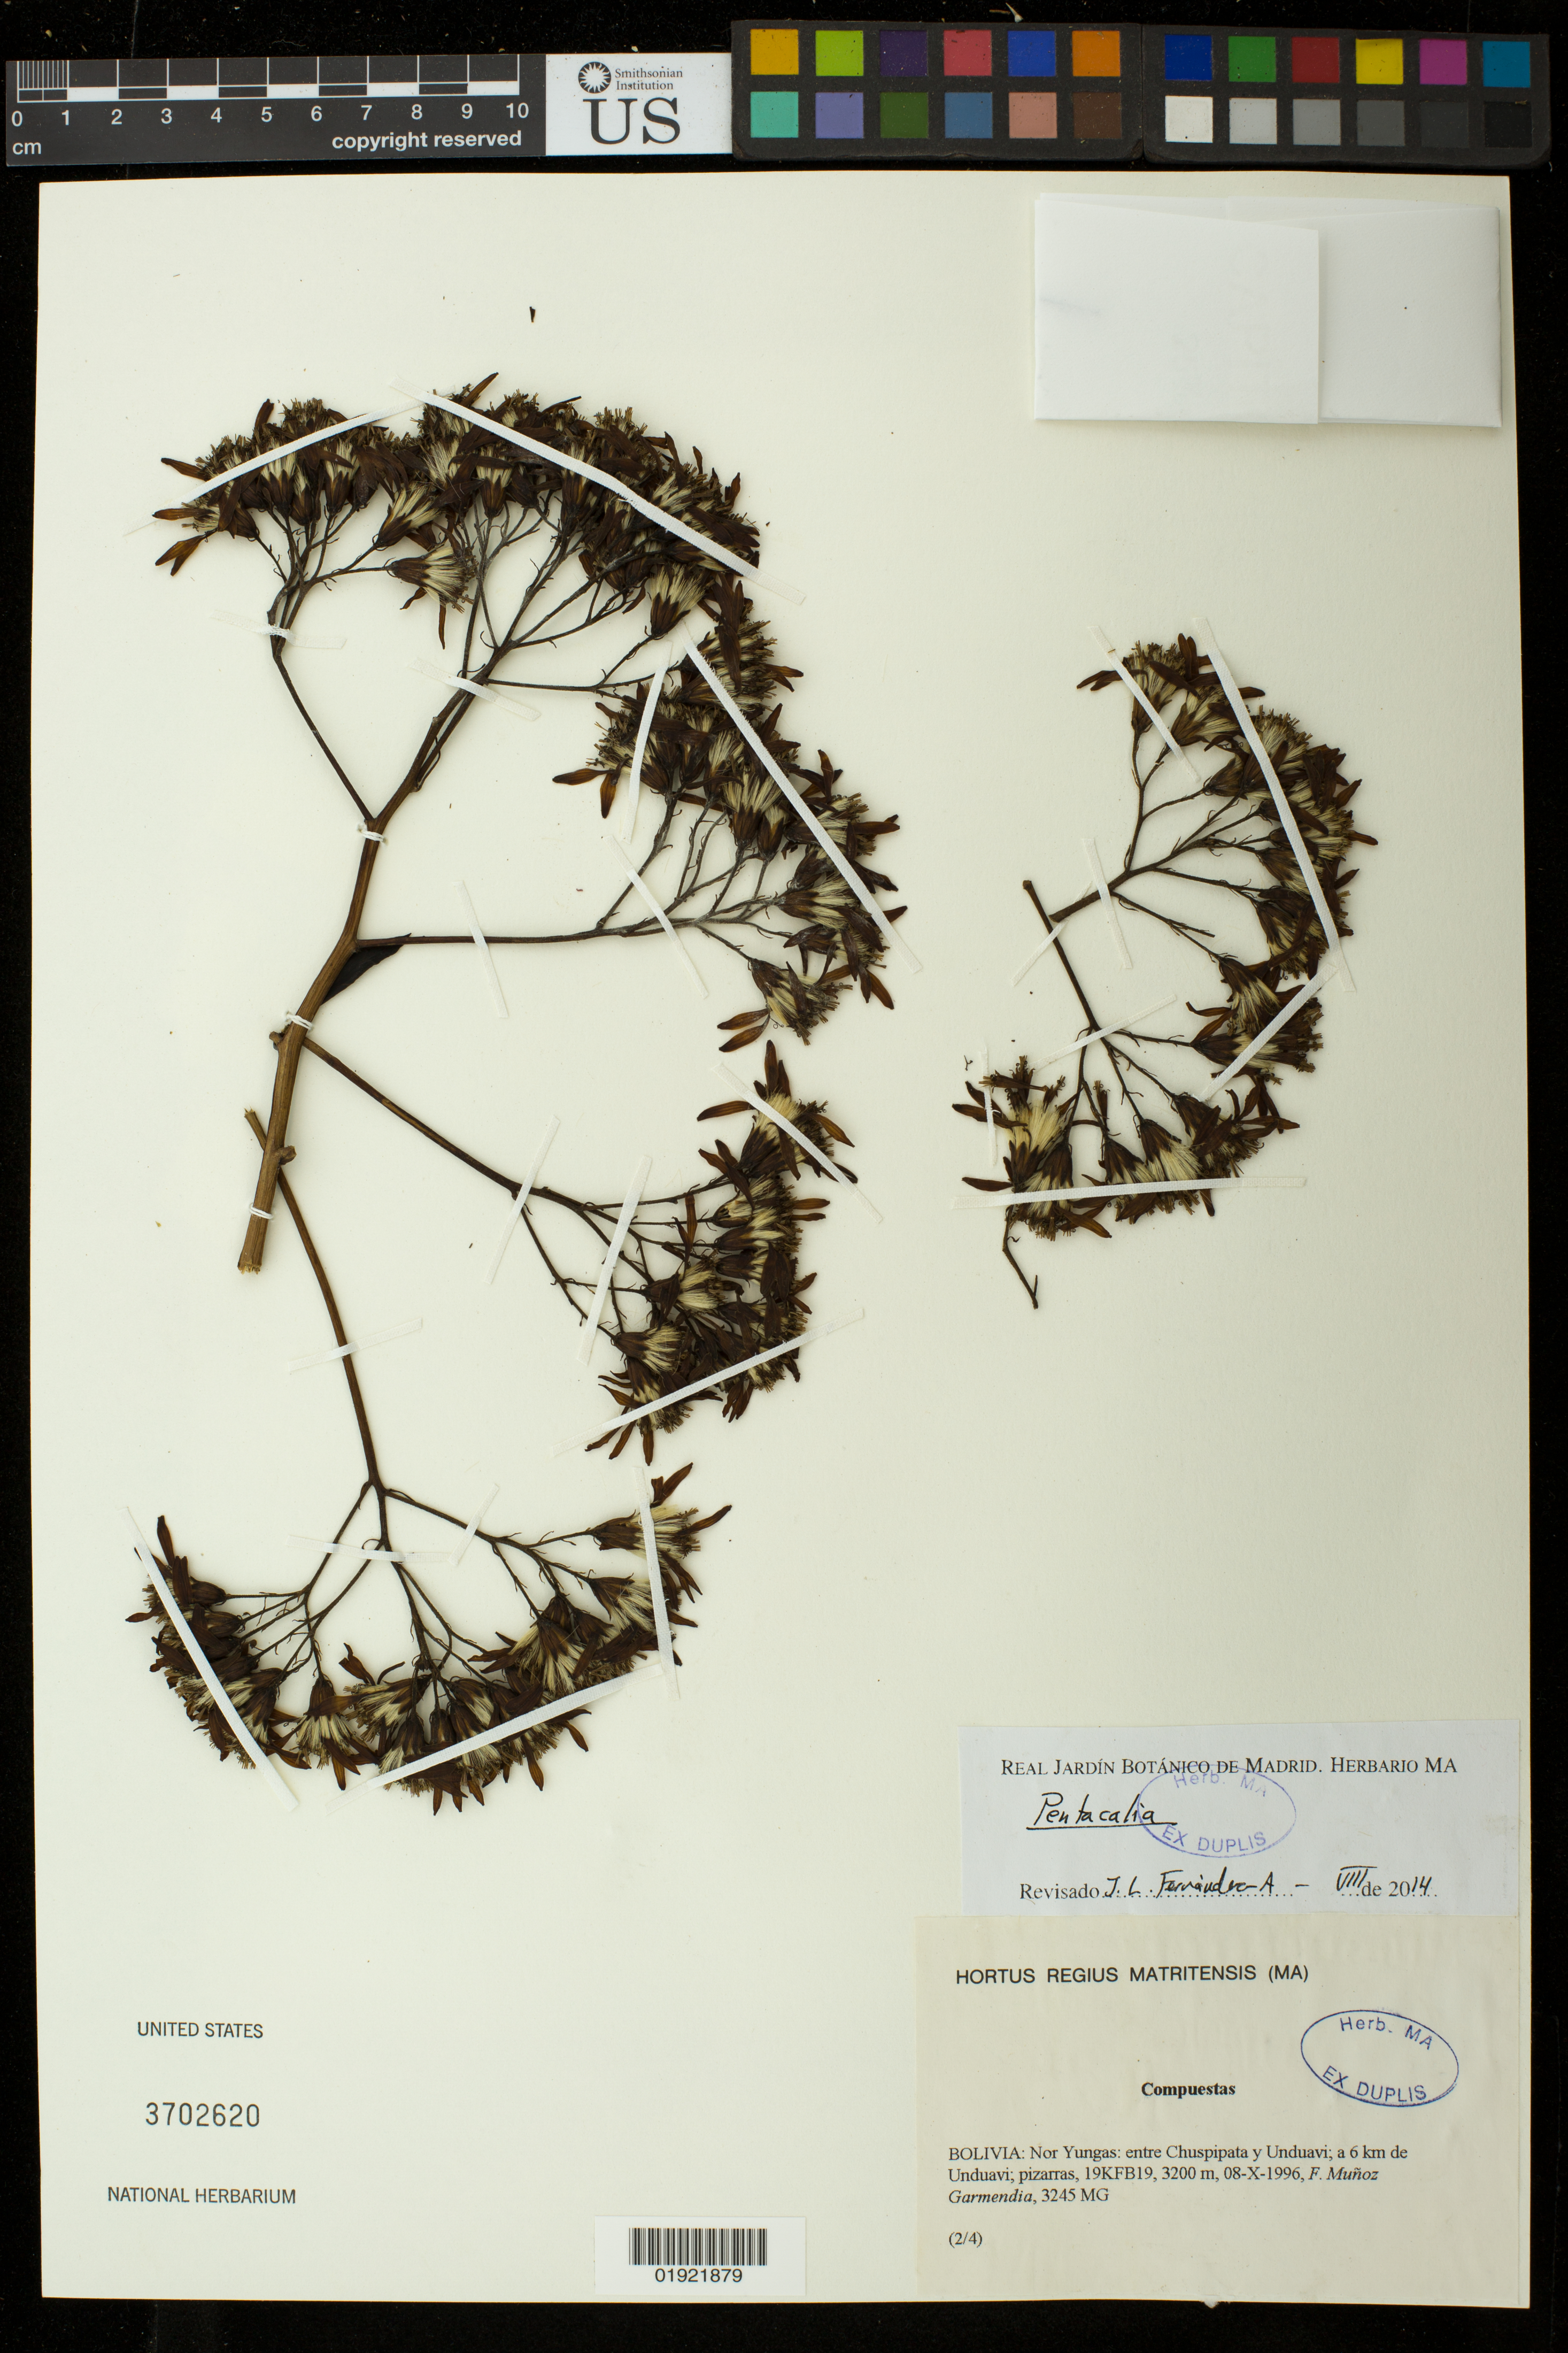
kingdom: Plantae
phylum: Tracheophyta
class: Magnoliopsida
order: Asterales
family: Asteraceae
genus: Pentacalia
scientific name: Pentacalia epiphytica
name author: (Kuntze) Cuatrec.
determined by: Calvo, Joel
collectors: F. Muñoz Garmendia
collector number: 3245 MG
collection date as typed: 08-X-1996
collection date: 1996-10-08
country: Bolivia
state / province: La Paz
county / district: Nor Yungas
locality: entre Chuspipata y Unduavi, a 6 km de Unduavi, pizarras, 19KFB19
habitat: pizarras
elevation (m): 3200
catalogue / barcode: US 3702620